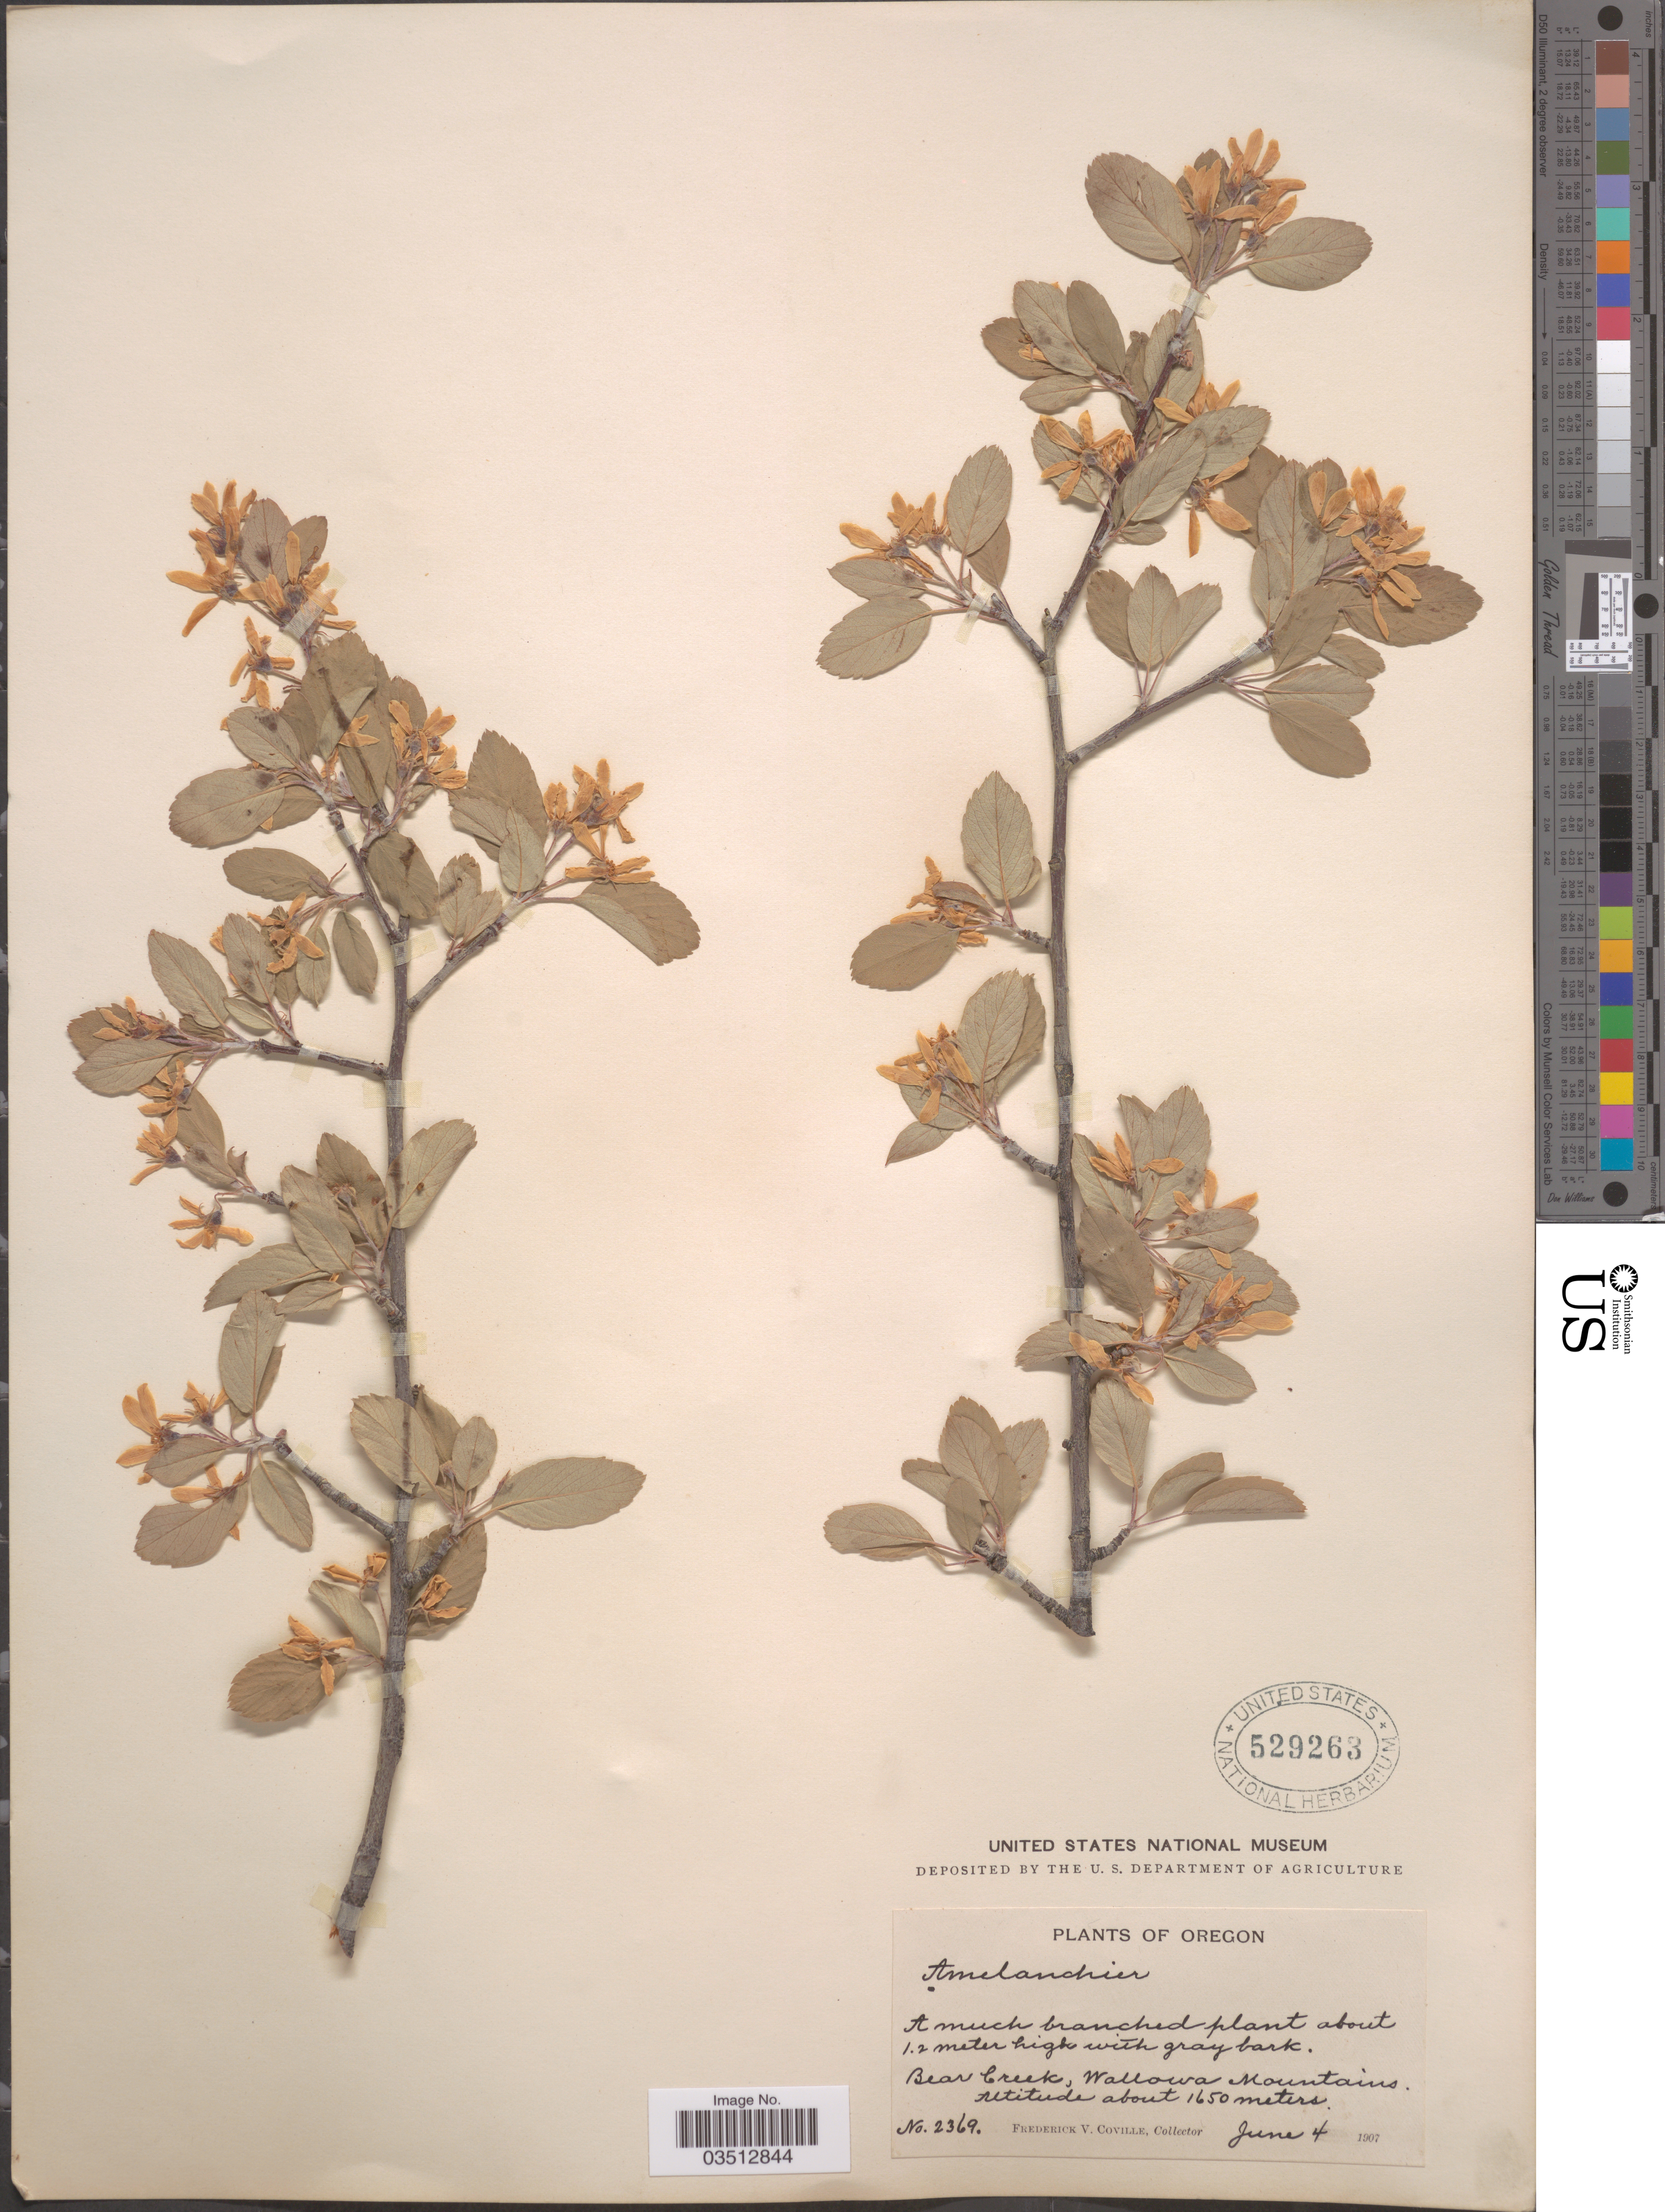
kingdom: Plantae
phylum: Tracheophyta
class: Magnoliopsida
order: Rosales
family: Rosaceae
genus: Amelanchier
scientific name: Amelanchier sp.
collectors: F. V. Coville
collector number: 2369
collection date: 1907-06-04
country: United States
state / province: Oregon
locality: Bear Creek, Wallowa Mountains.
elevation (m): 1650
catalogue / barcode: US 529263